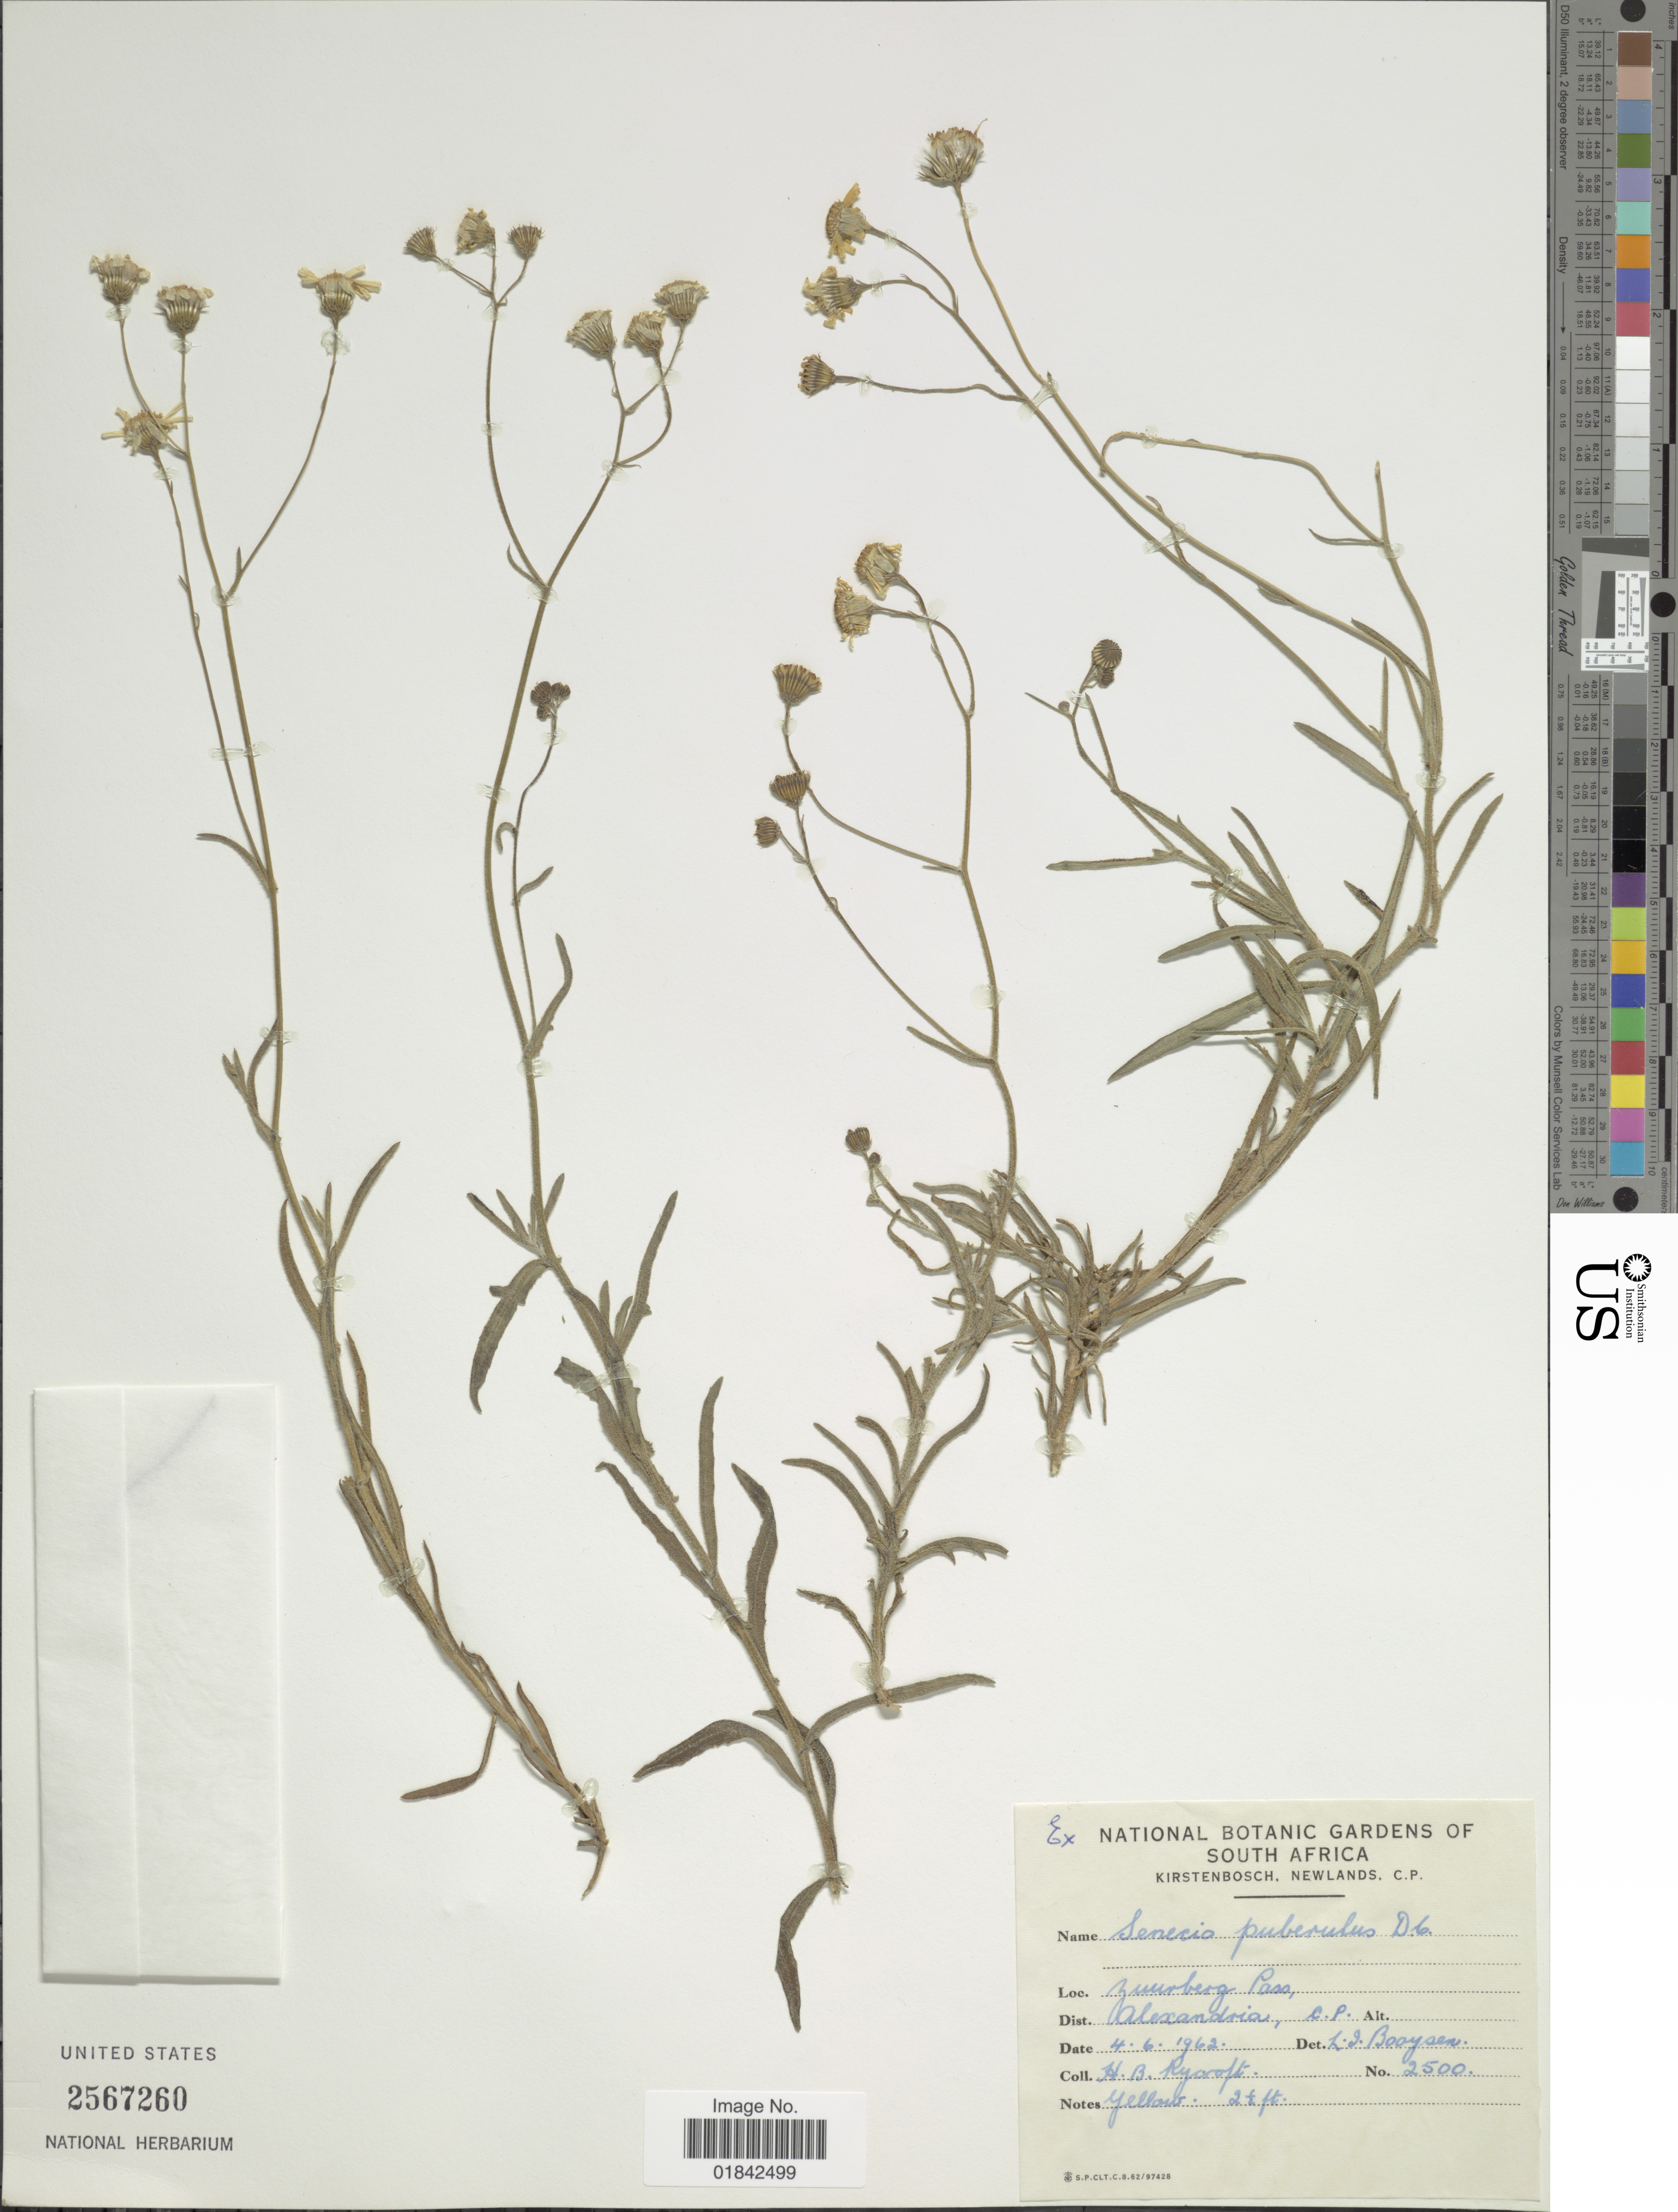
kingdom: Plantae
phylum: Tracheophyta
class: Magnoliopsida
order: Asterales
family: Asteraceae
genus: Senecio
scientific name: Senecio puberulus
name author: DC.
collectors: H. Rycroft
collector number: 2500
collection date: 1962-06-04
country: South Africa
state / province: Eastern Cape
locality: Zuurberg Pass, Dist. Alexandria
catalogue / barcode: US 2567260